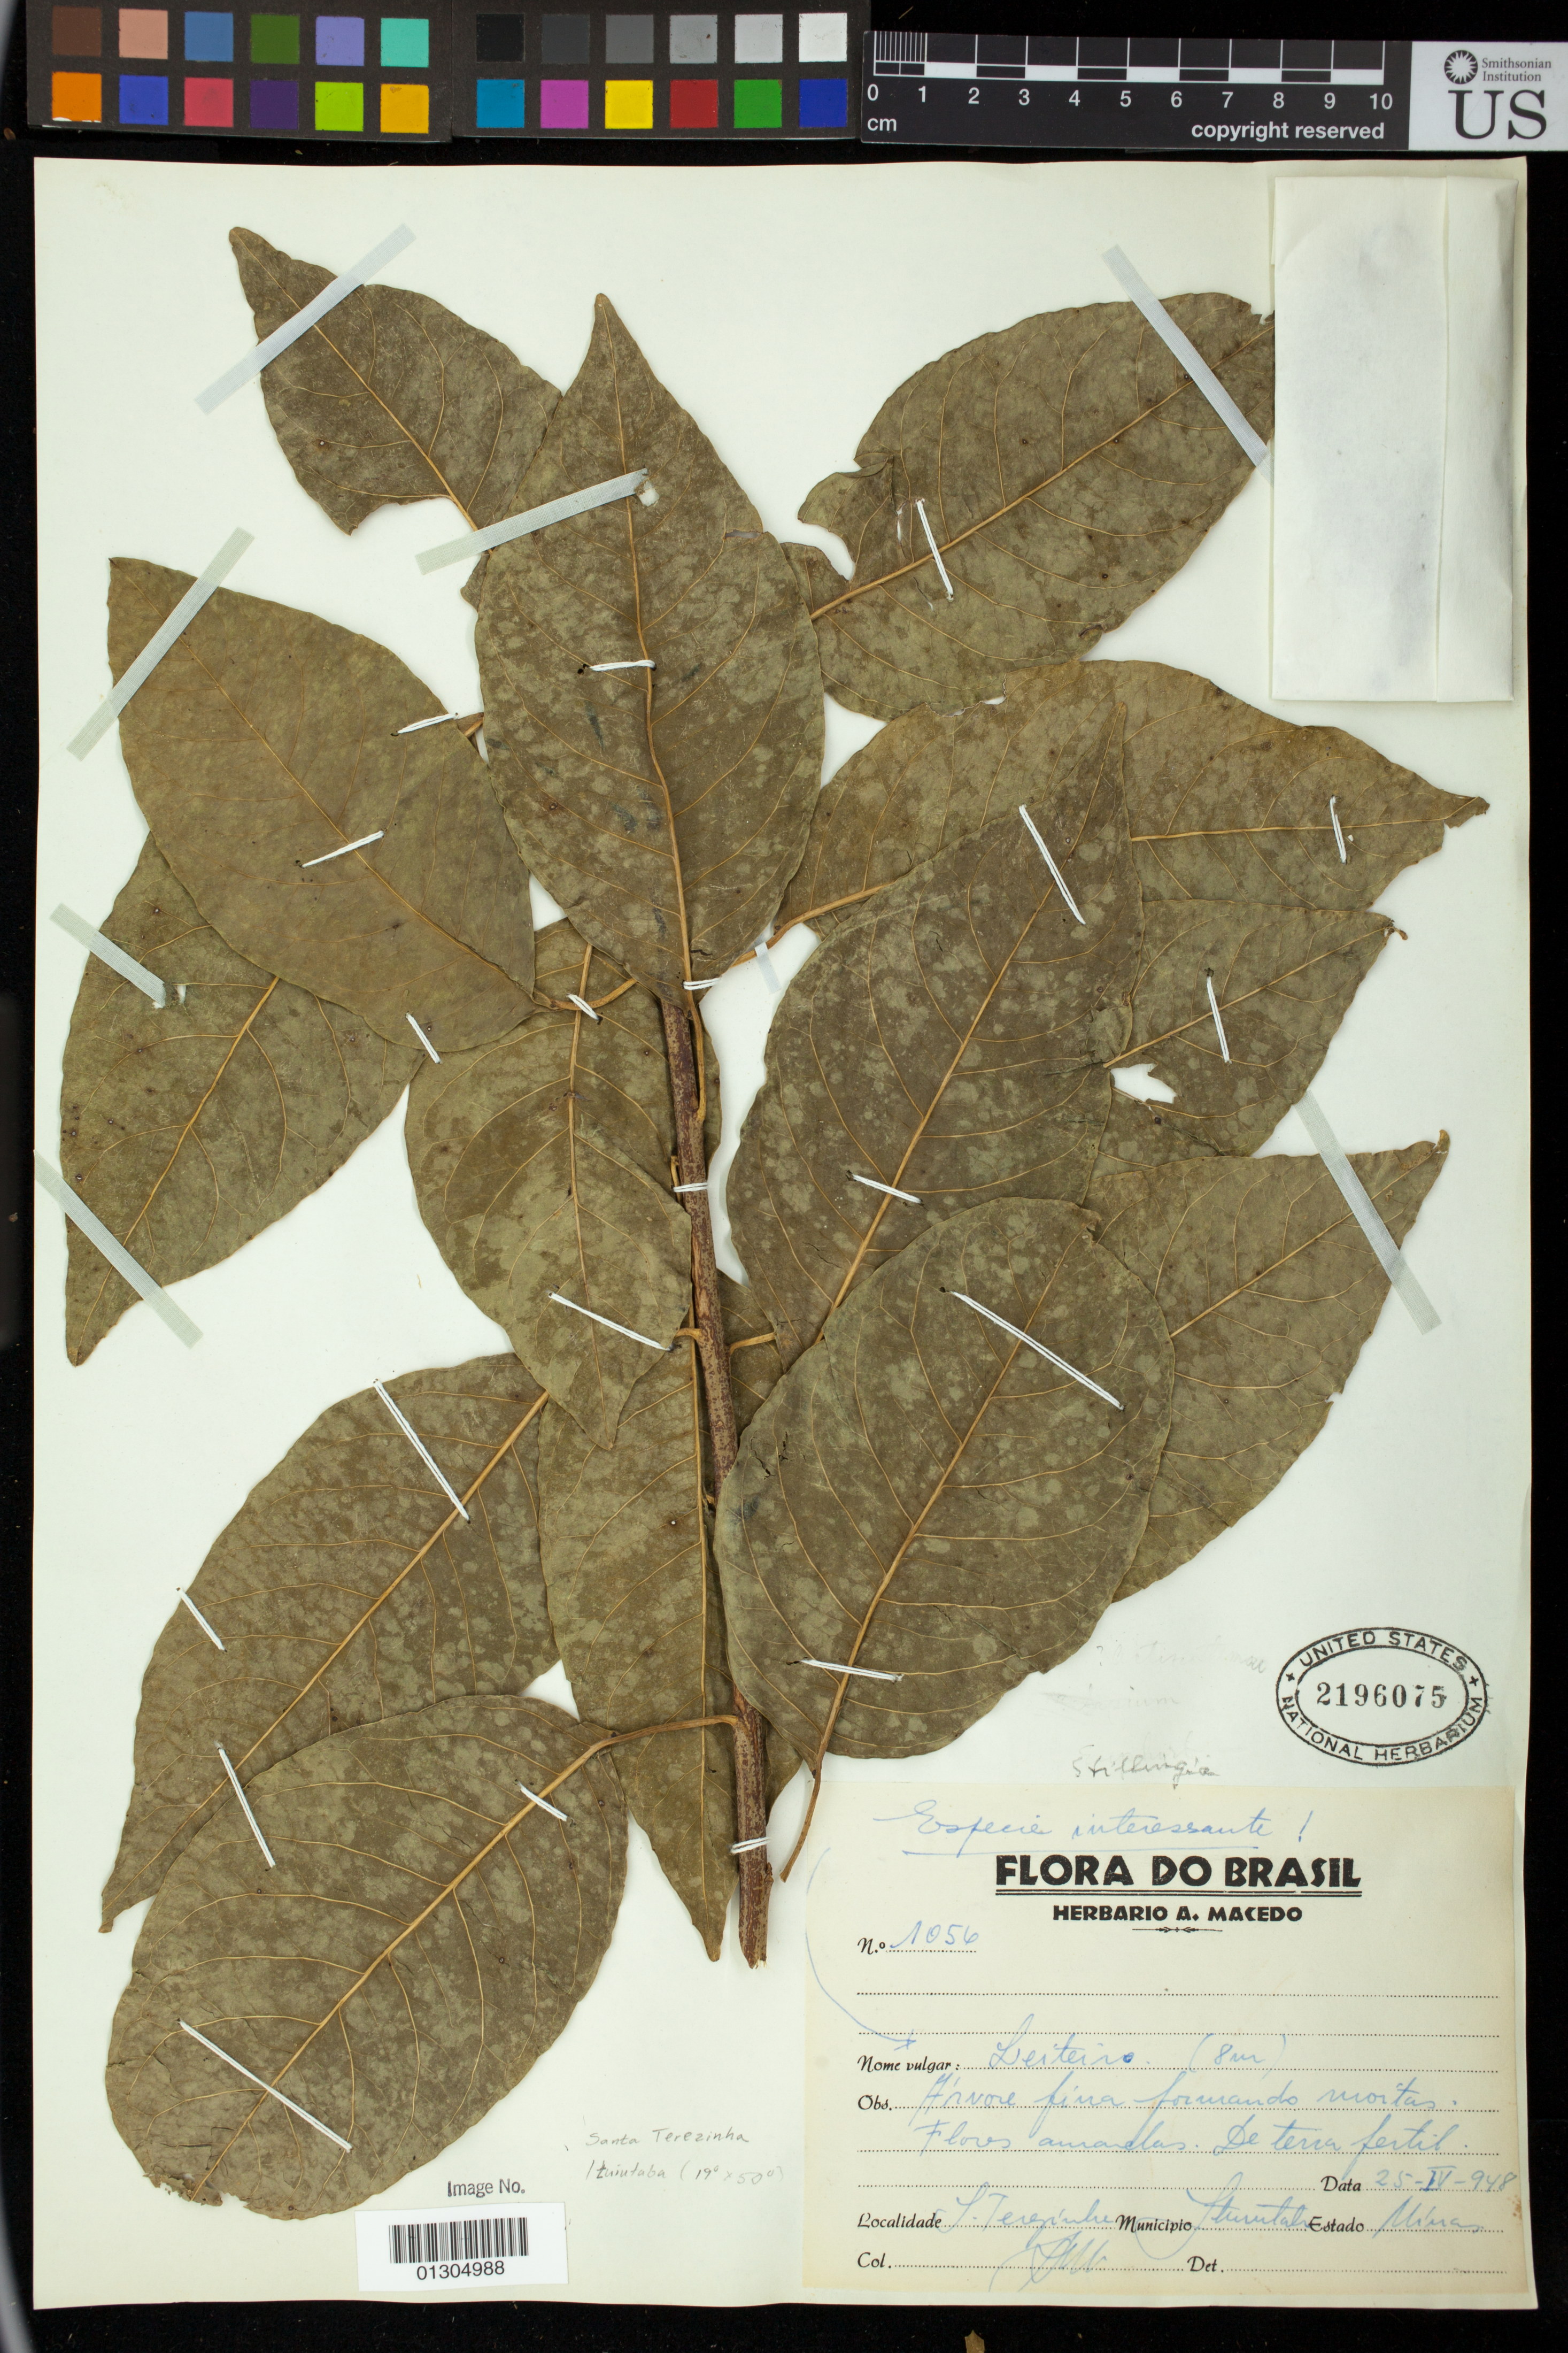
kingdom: Plantae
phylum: Tracheophyta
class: Magnoliopsida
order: Malpighiales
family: Euphorbiaceae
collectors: A. Macedo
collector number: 1056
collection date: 1948-04-25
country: Brazil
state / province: Minas Gerais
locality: S. Terezinha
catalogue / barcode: US 2196075